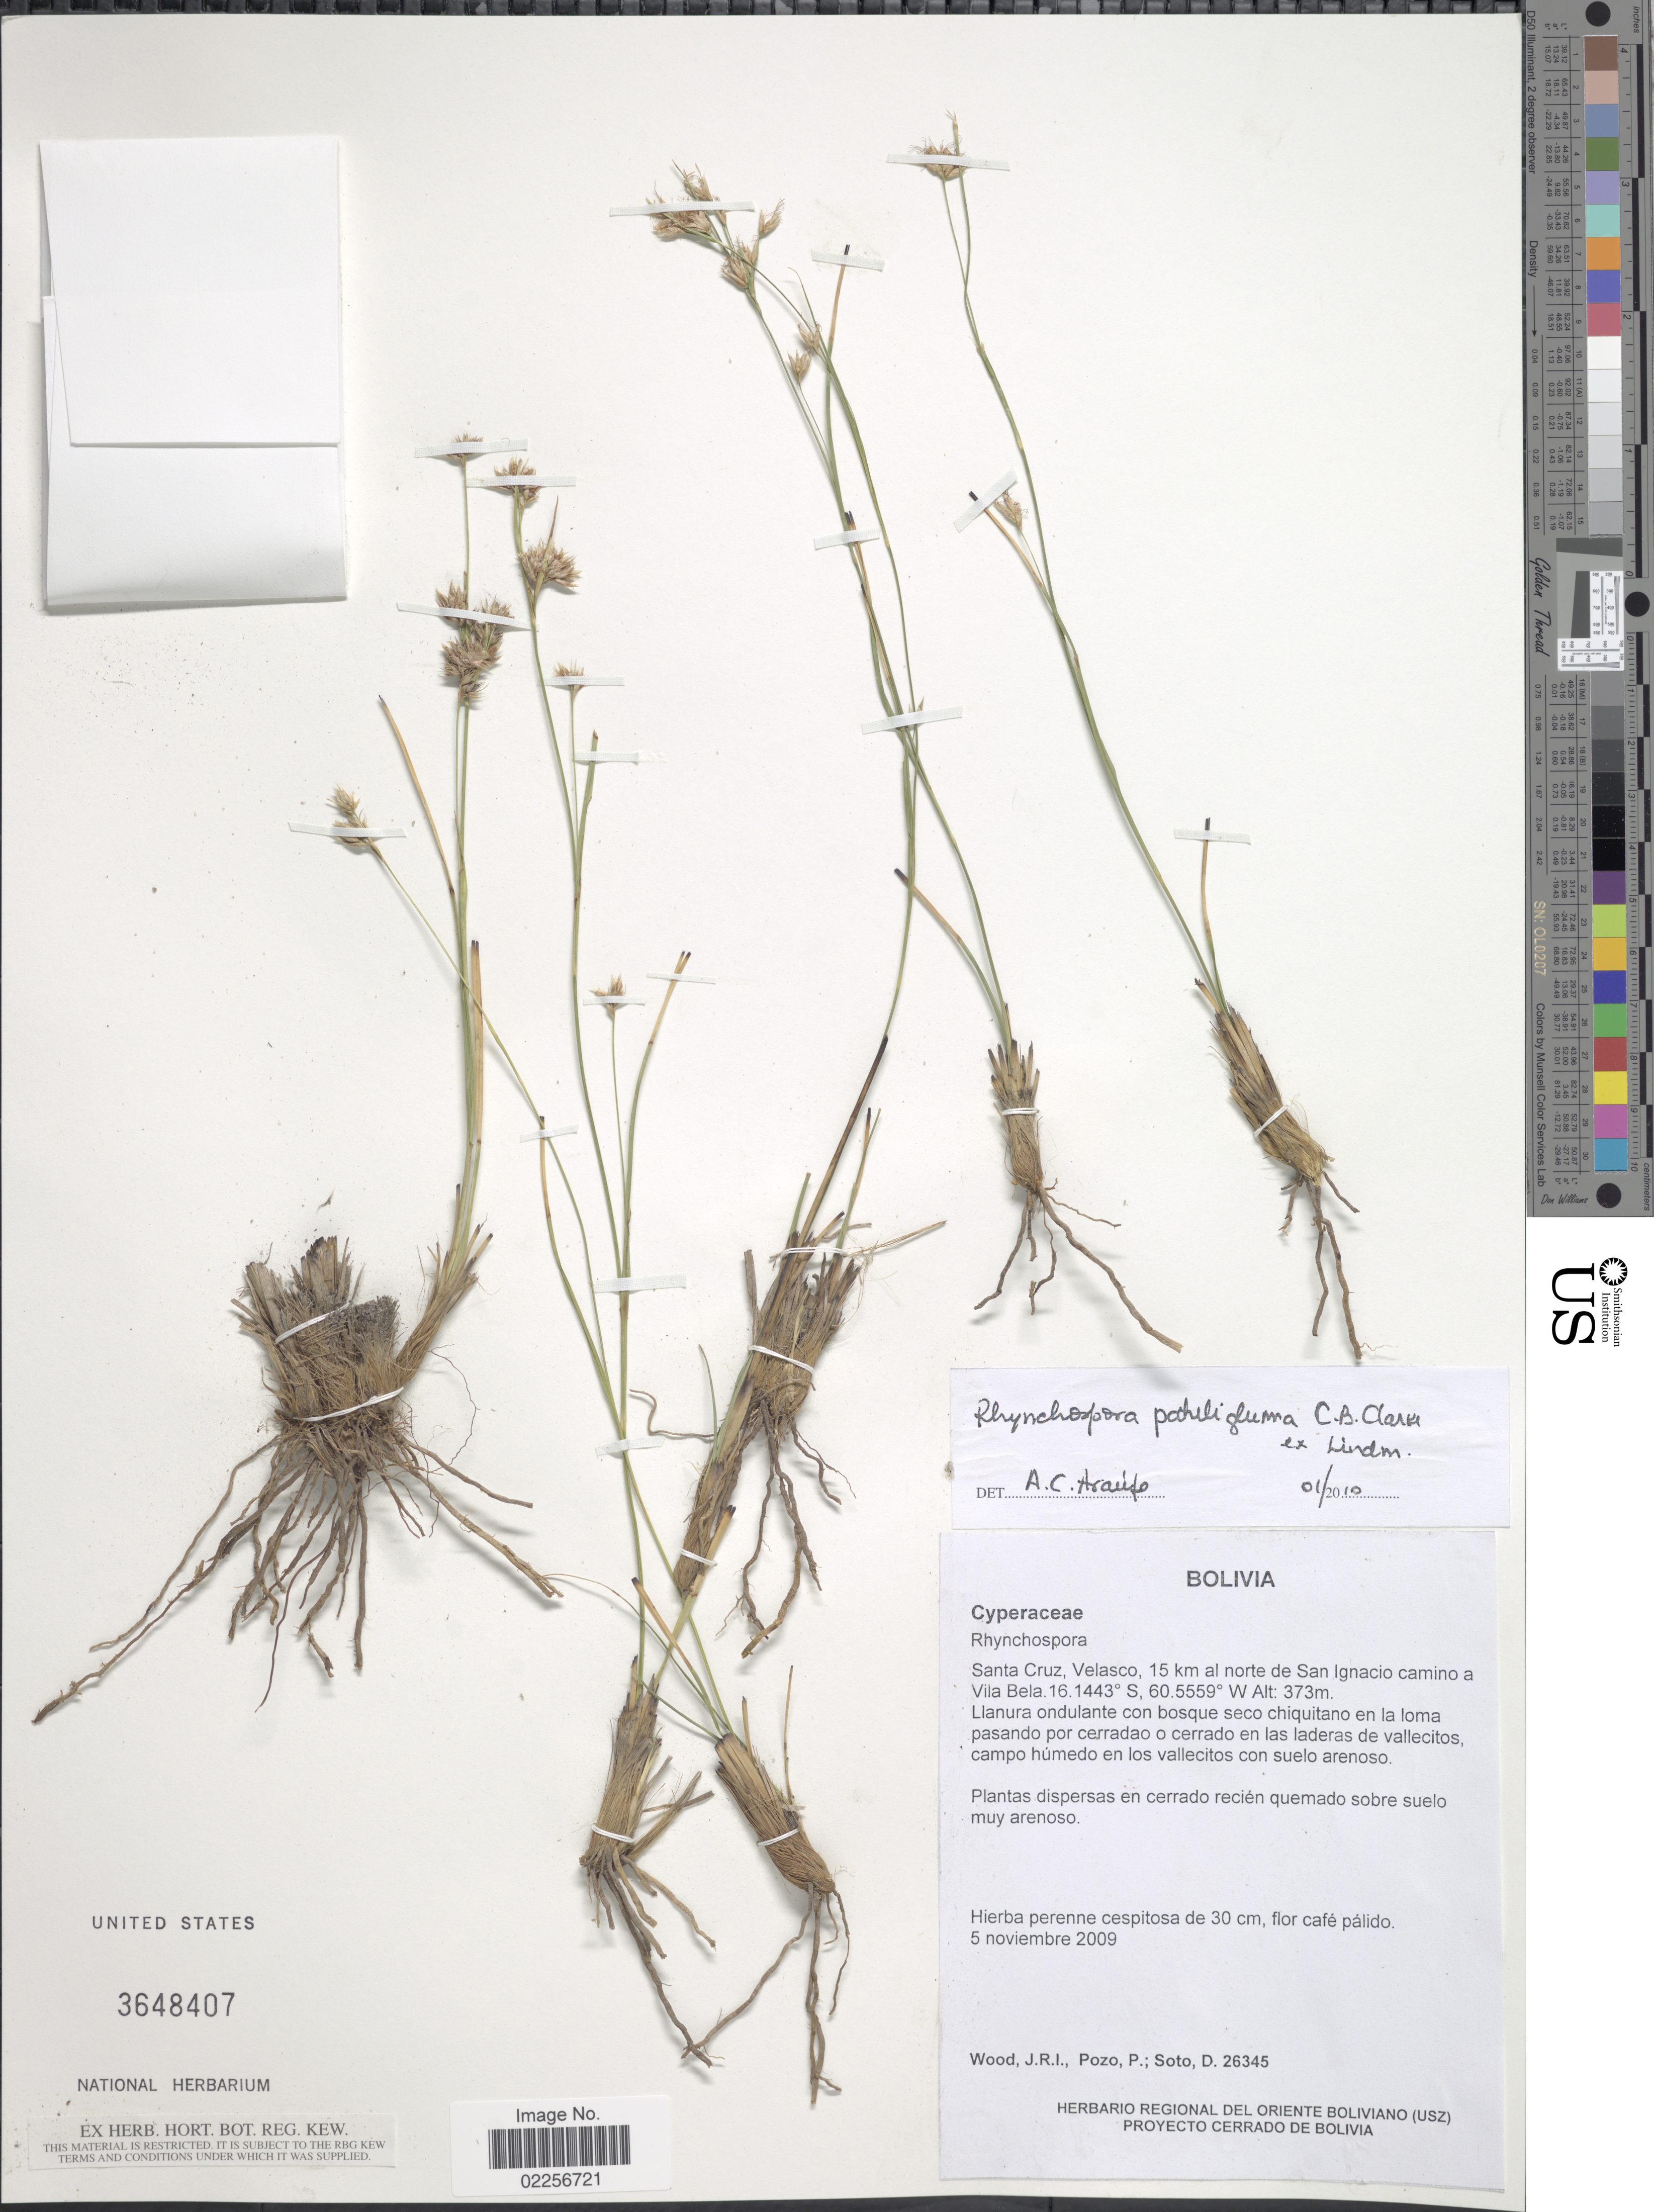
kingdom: Plantae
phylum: Tracheophyta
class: Liliopsida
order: Poales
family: Cyperaceae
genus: Rhynchospora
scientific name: Rhynchospora nardifolia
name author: (Kunth) Boeckeler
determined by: Filho, P. J. S. Silva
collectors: J. R. I. Wood, P. Pozo & D. Soto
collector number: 26345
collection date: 2009-11-05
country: Bolivia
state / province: Santa Cruz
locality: Velasco, 15 km al norte de San Ignacio camino a Vila Bela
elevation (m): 373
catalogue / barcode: US 3648407